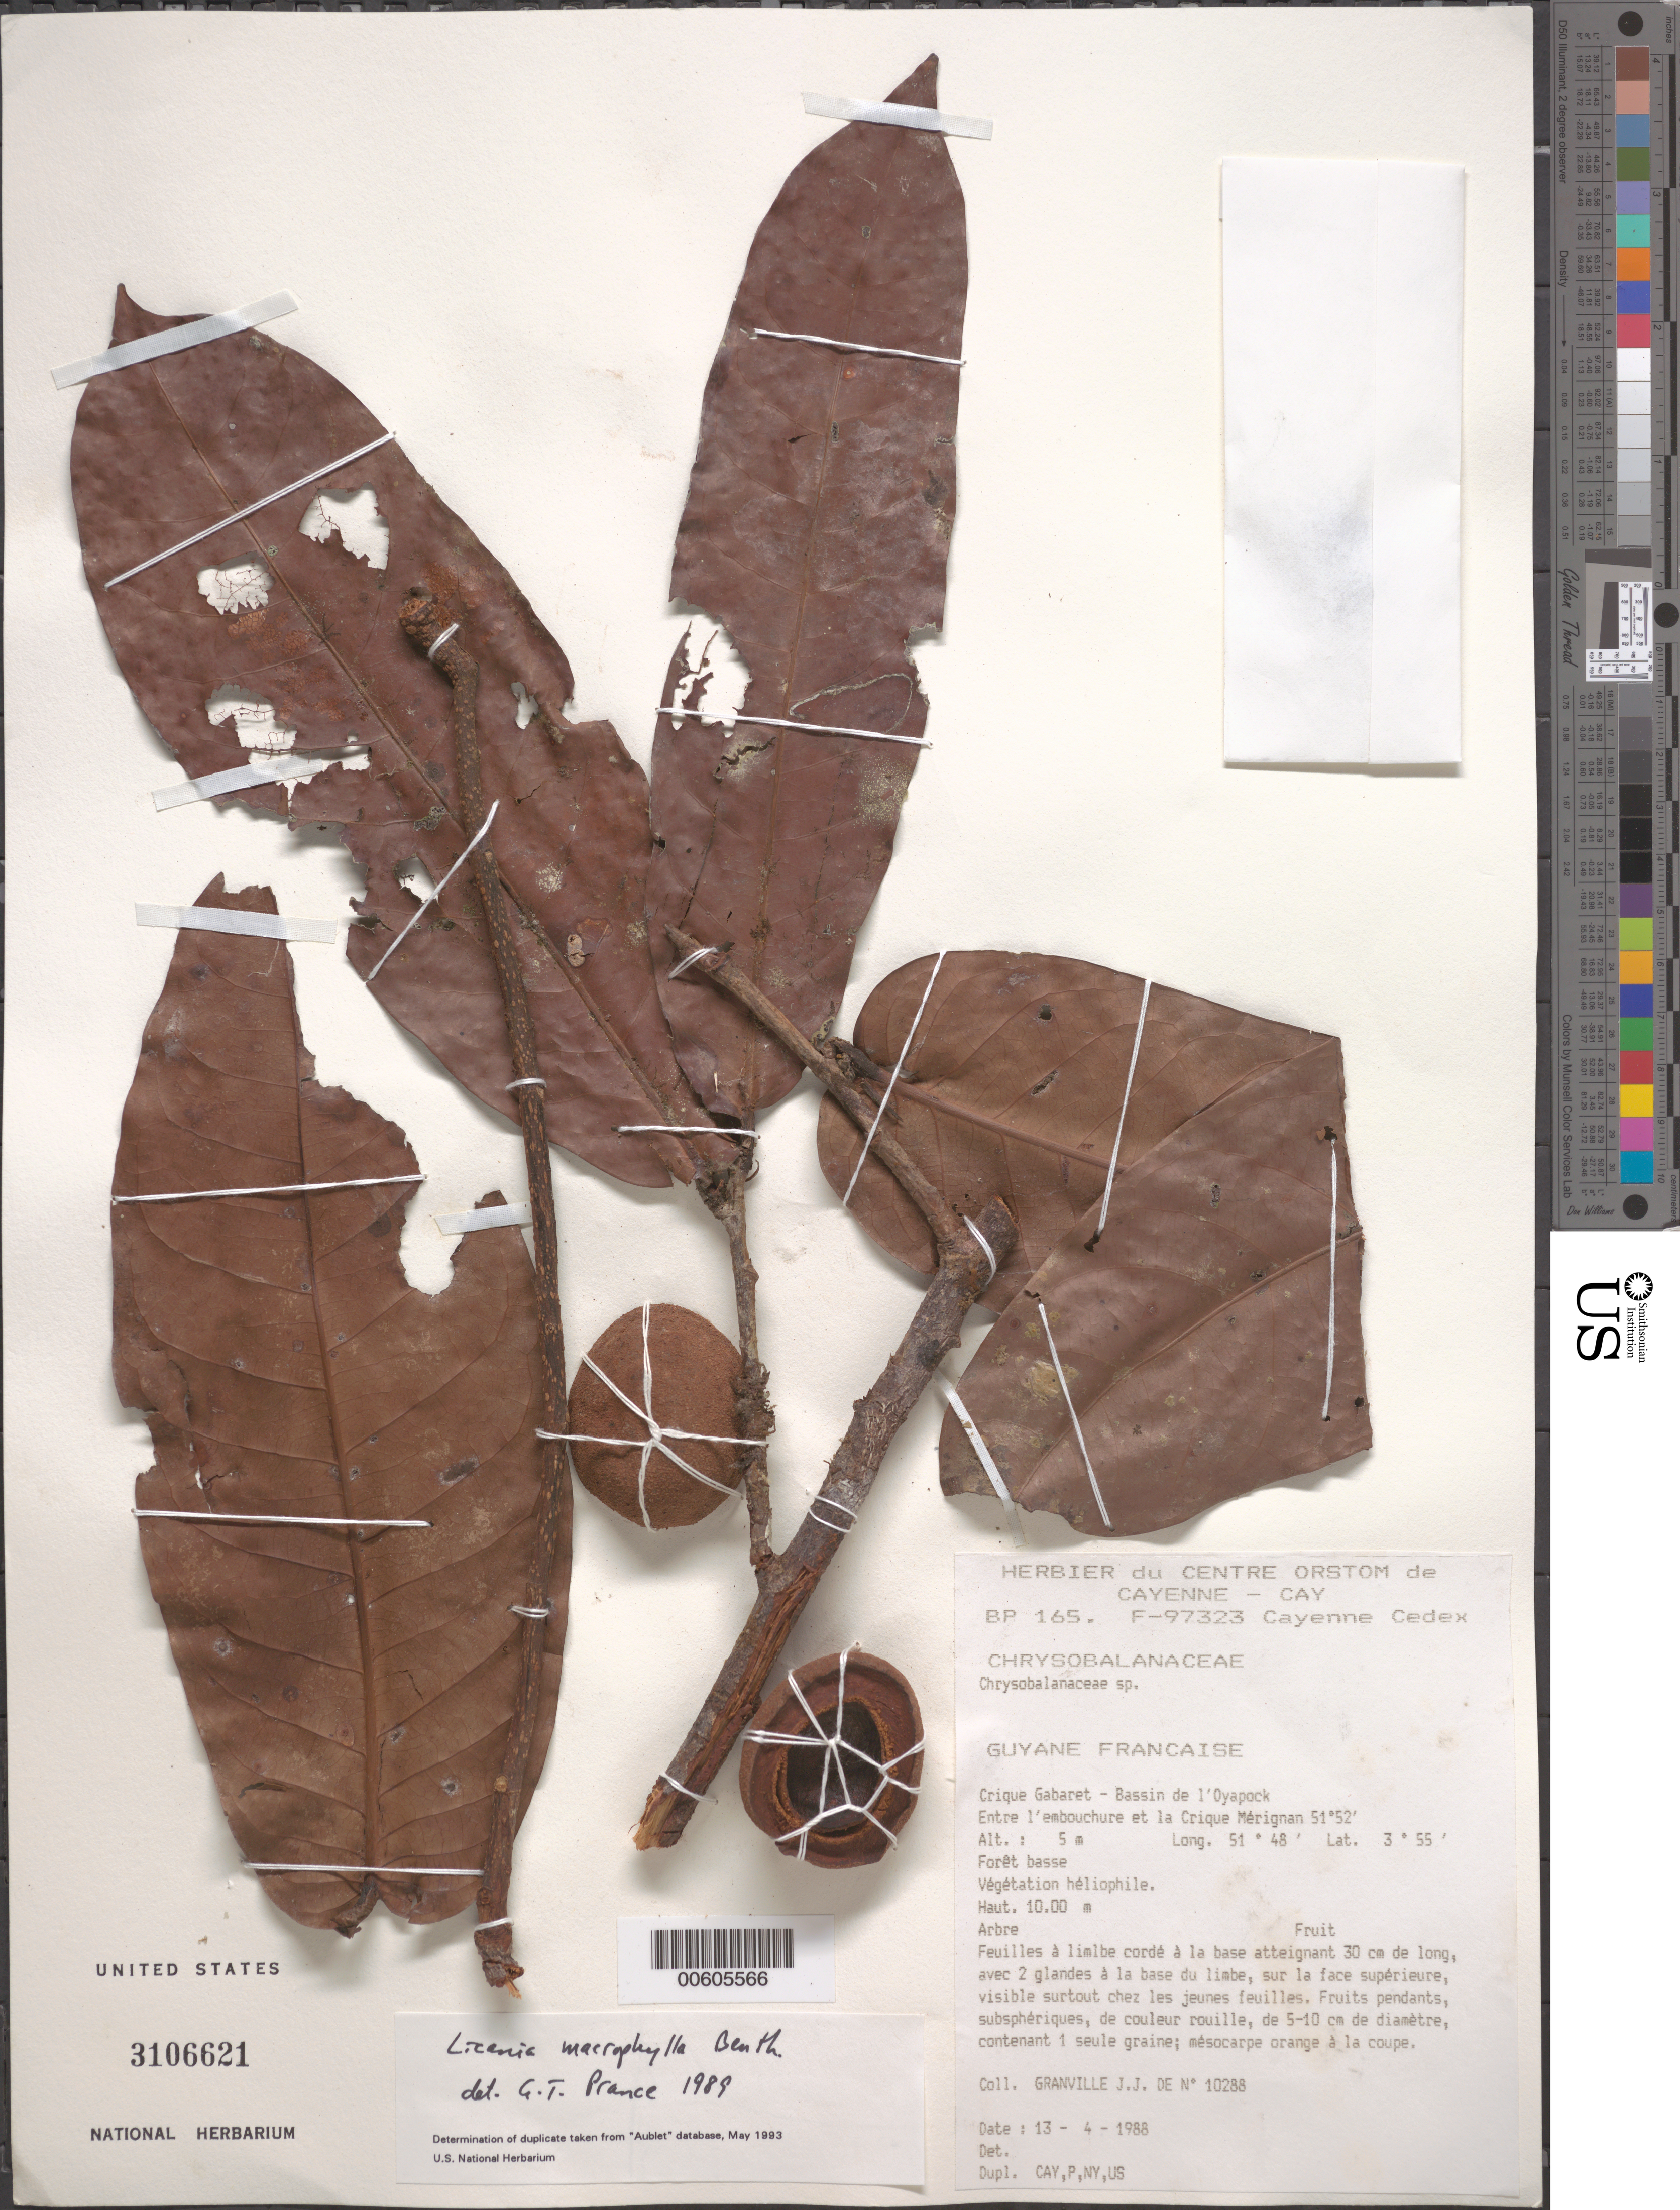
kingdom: Plantae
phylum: Tracheophyta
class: Magnoliopsida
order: Malpighiales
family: Chrysobalanaceae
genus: Hymenopus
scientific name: Hymenopus macrophyllus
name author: (Benth.) Sothers & Prance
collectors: J.-J. de Granville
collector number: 10288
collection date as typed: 13-Apr-88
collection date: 1988-04-13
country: French Guiana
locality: Crique Gabaret, Bassin de l'Oyapock, entre l'embouchure et la crique Mérignan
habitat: Foret basse. Vegetation heliophile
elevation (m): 5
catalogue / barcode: US 3106621